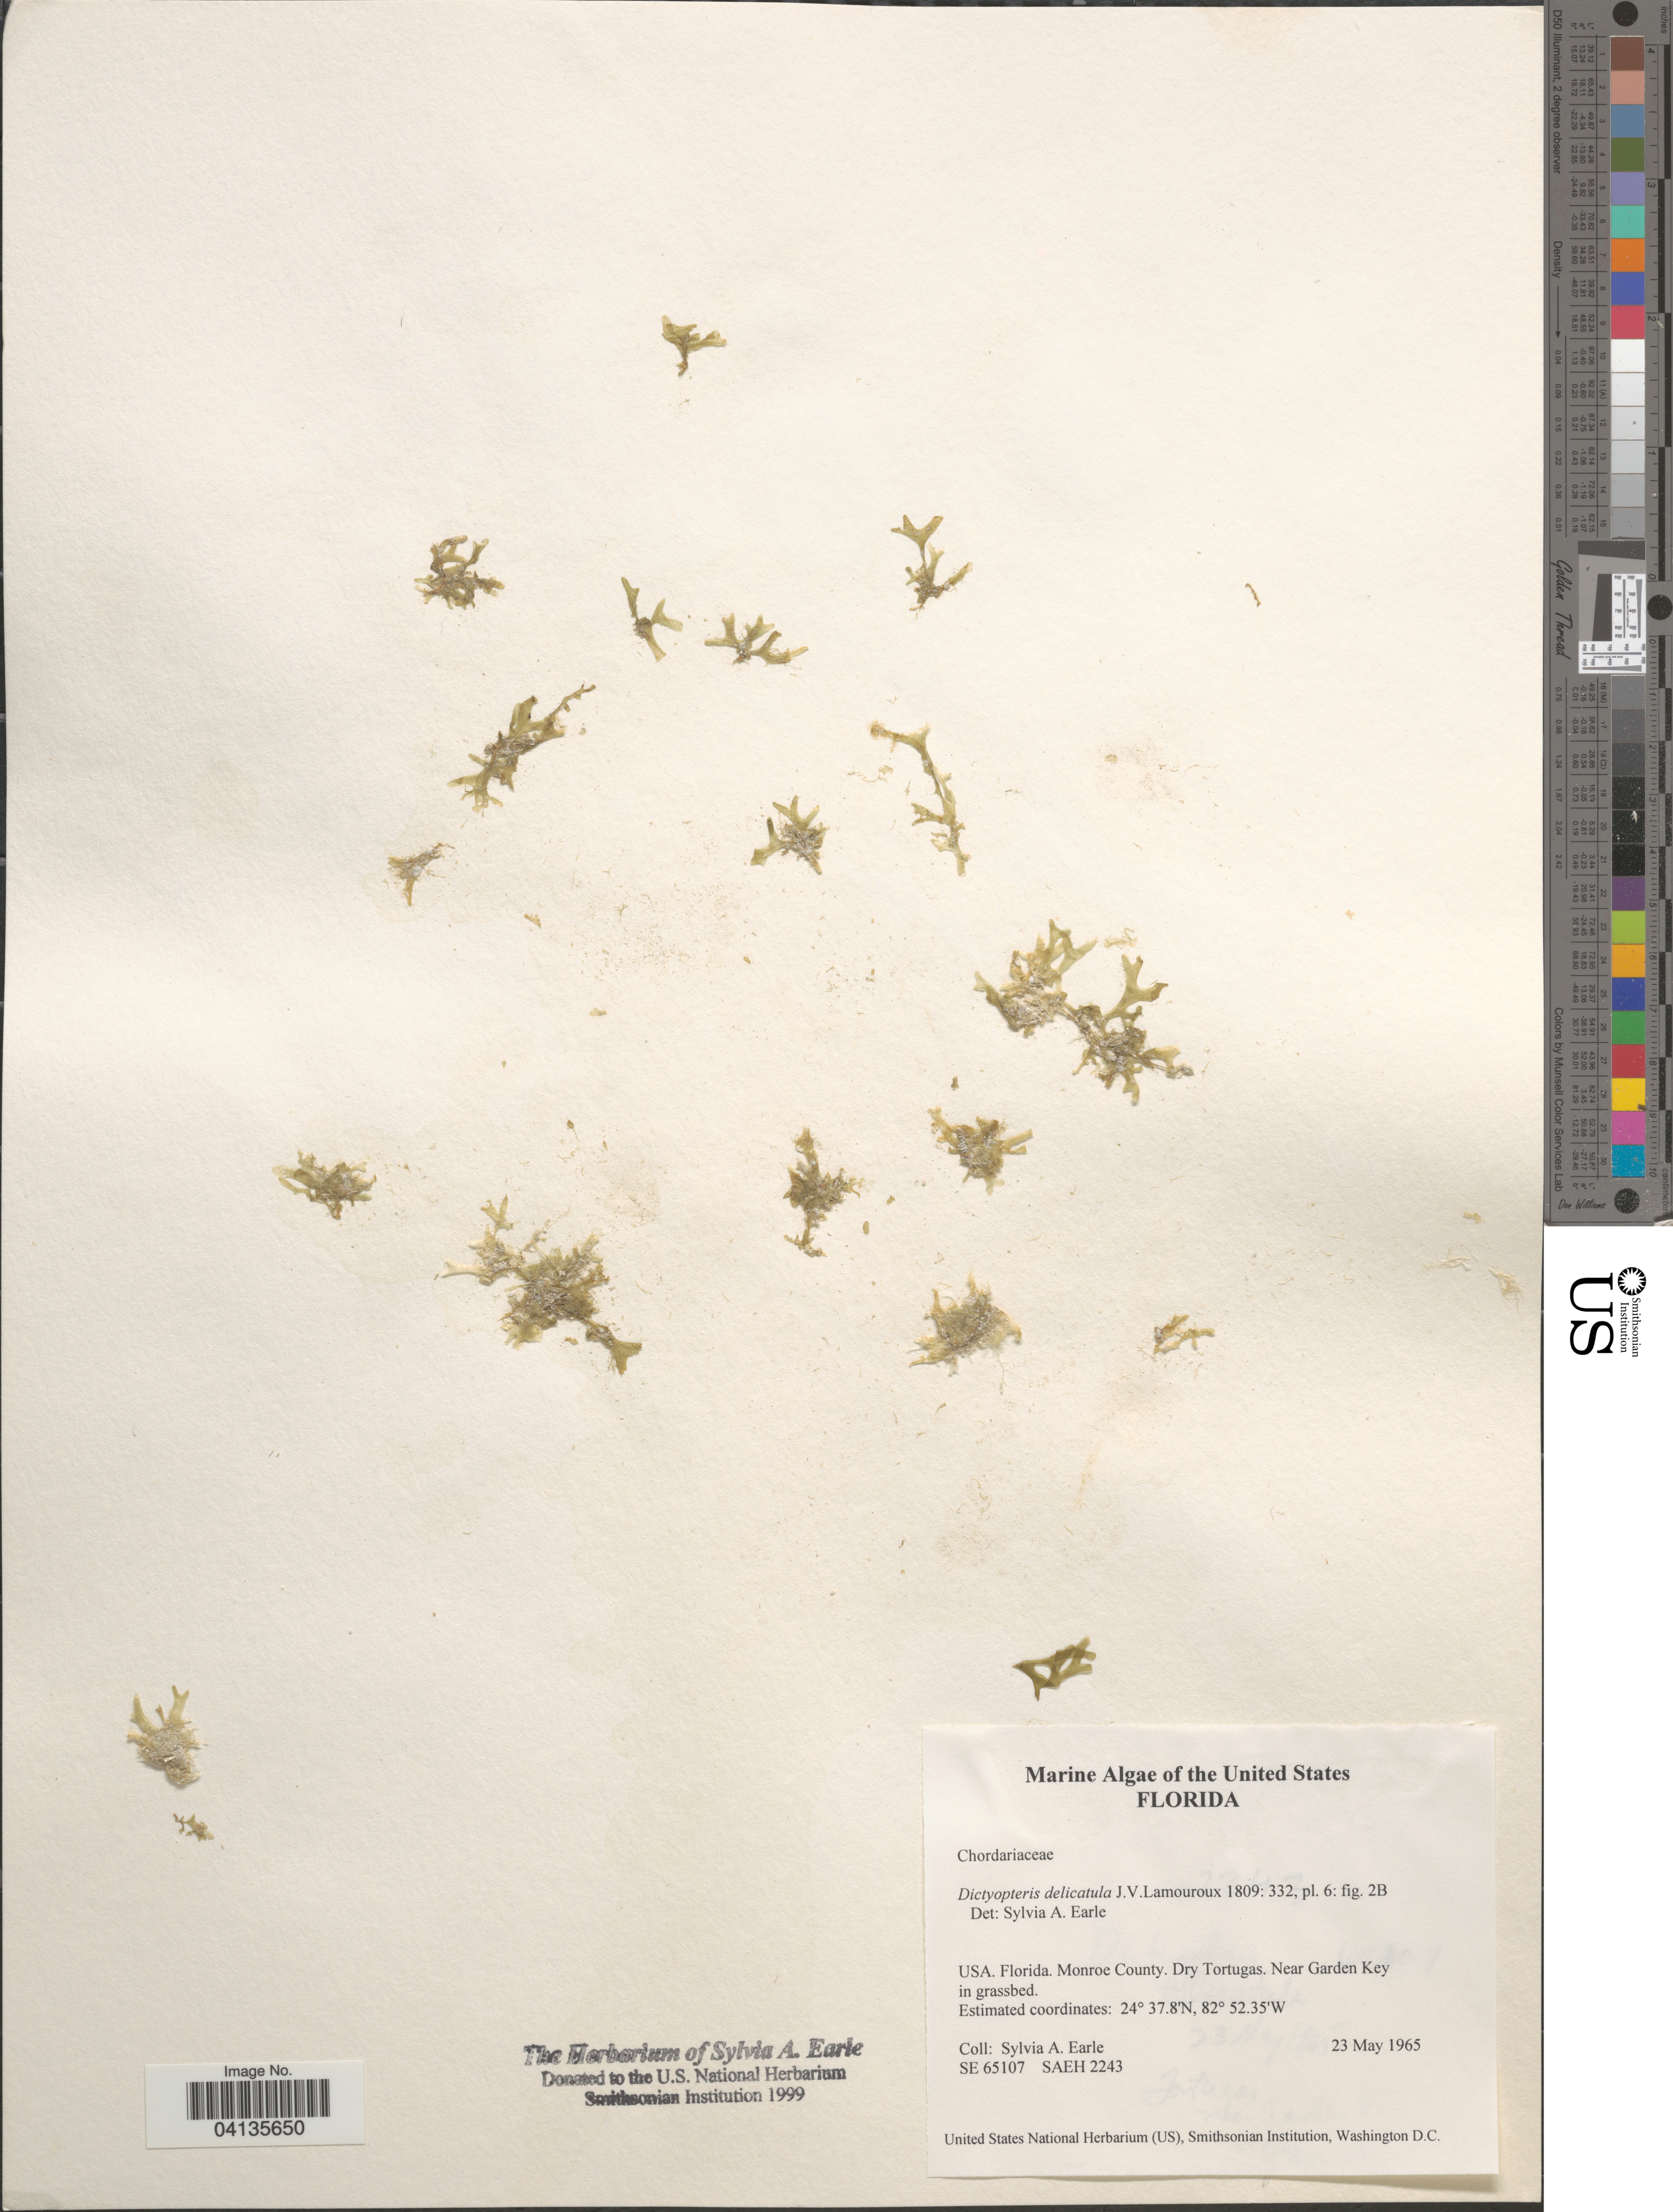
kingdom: Chromista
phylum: Ochrophyta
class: Phaeophyceae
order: Dictyotales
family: Dictyotaceae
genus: Dictyopteris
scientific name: Dictyopteris delicatula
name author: J.V.Lamouroux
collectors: S. A. Earle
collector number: SE65107/SAEH2243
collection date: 1965-05-23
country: United States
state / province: Florida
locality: Monroe County. Dry Tortugas. Near Garden Key in grassbed.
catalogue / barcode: US 238491